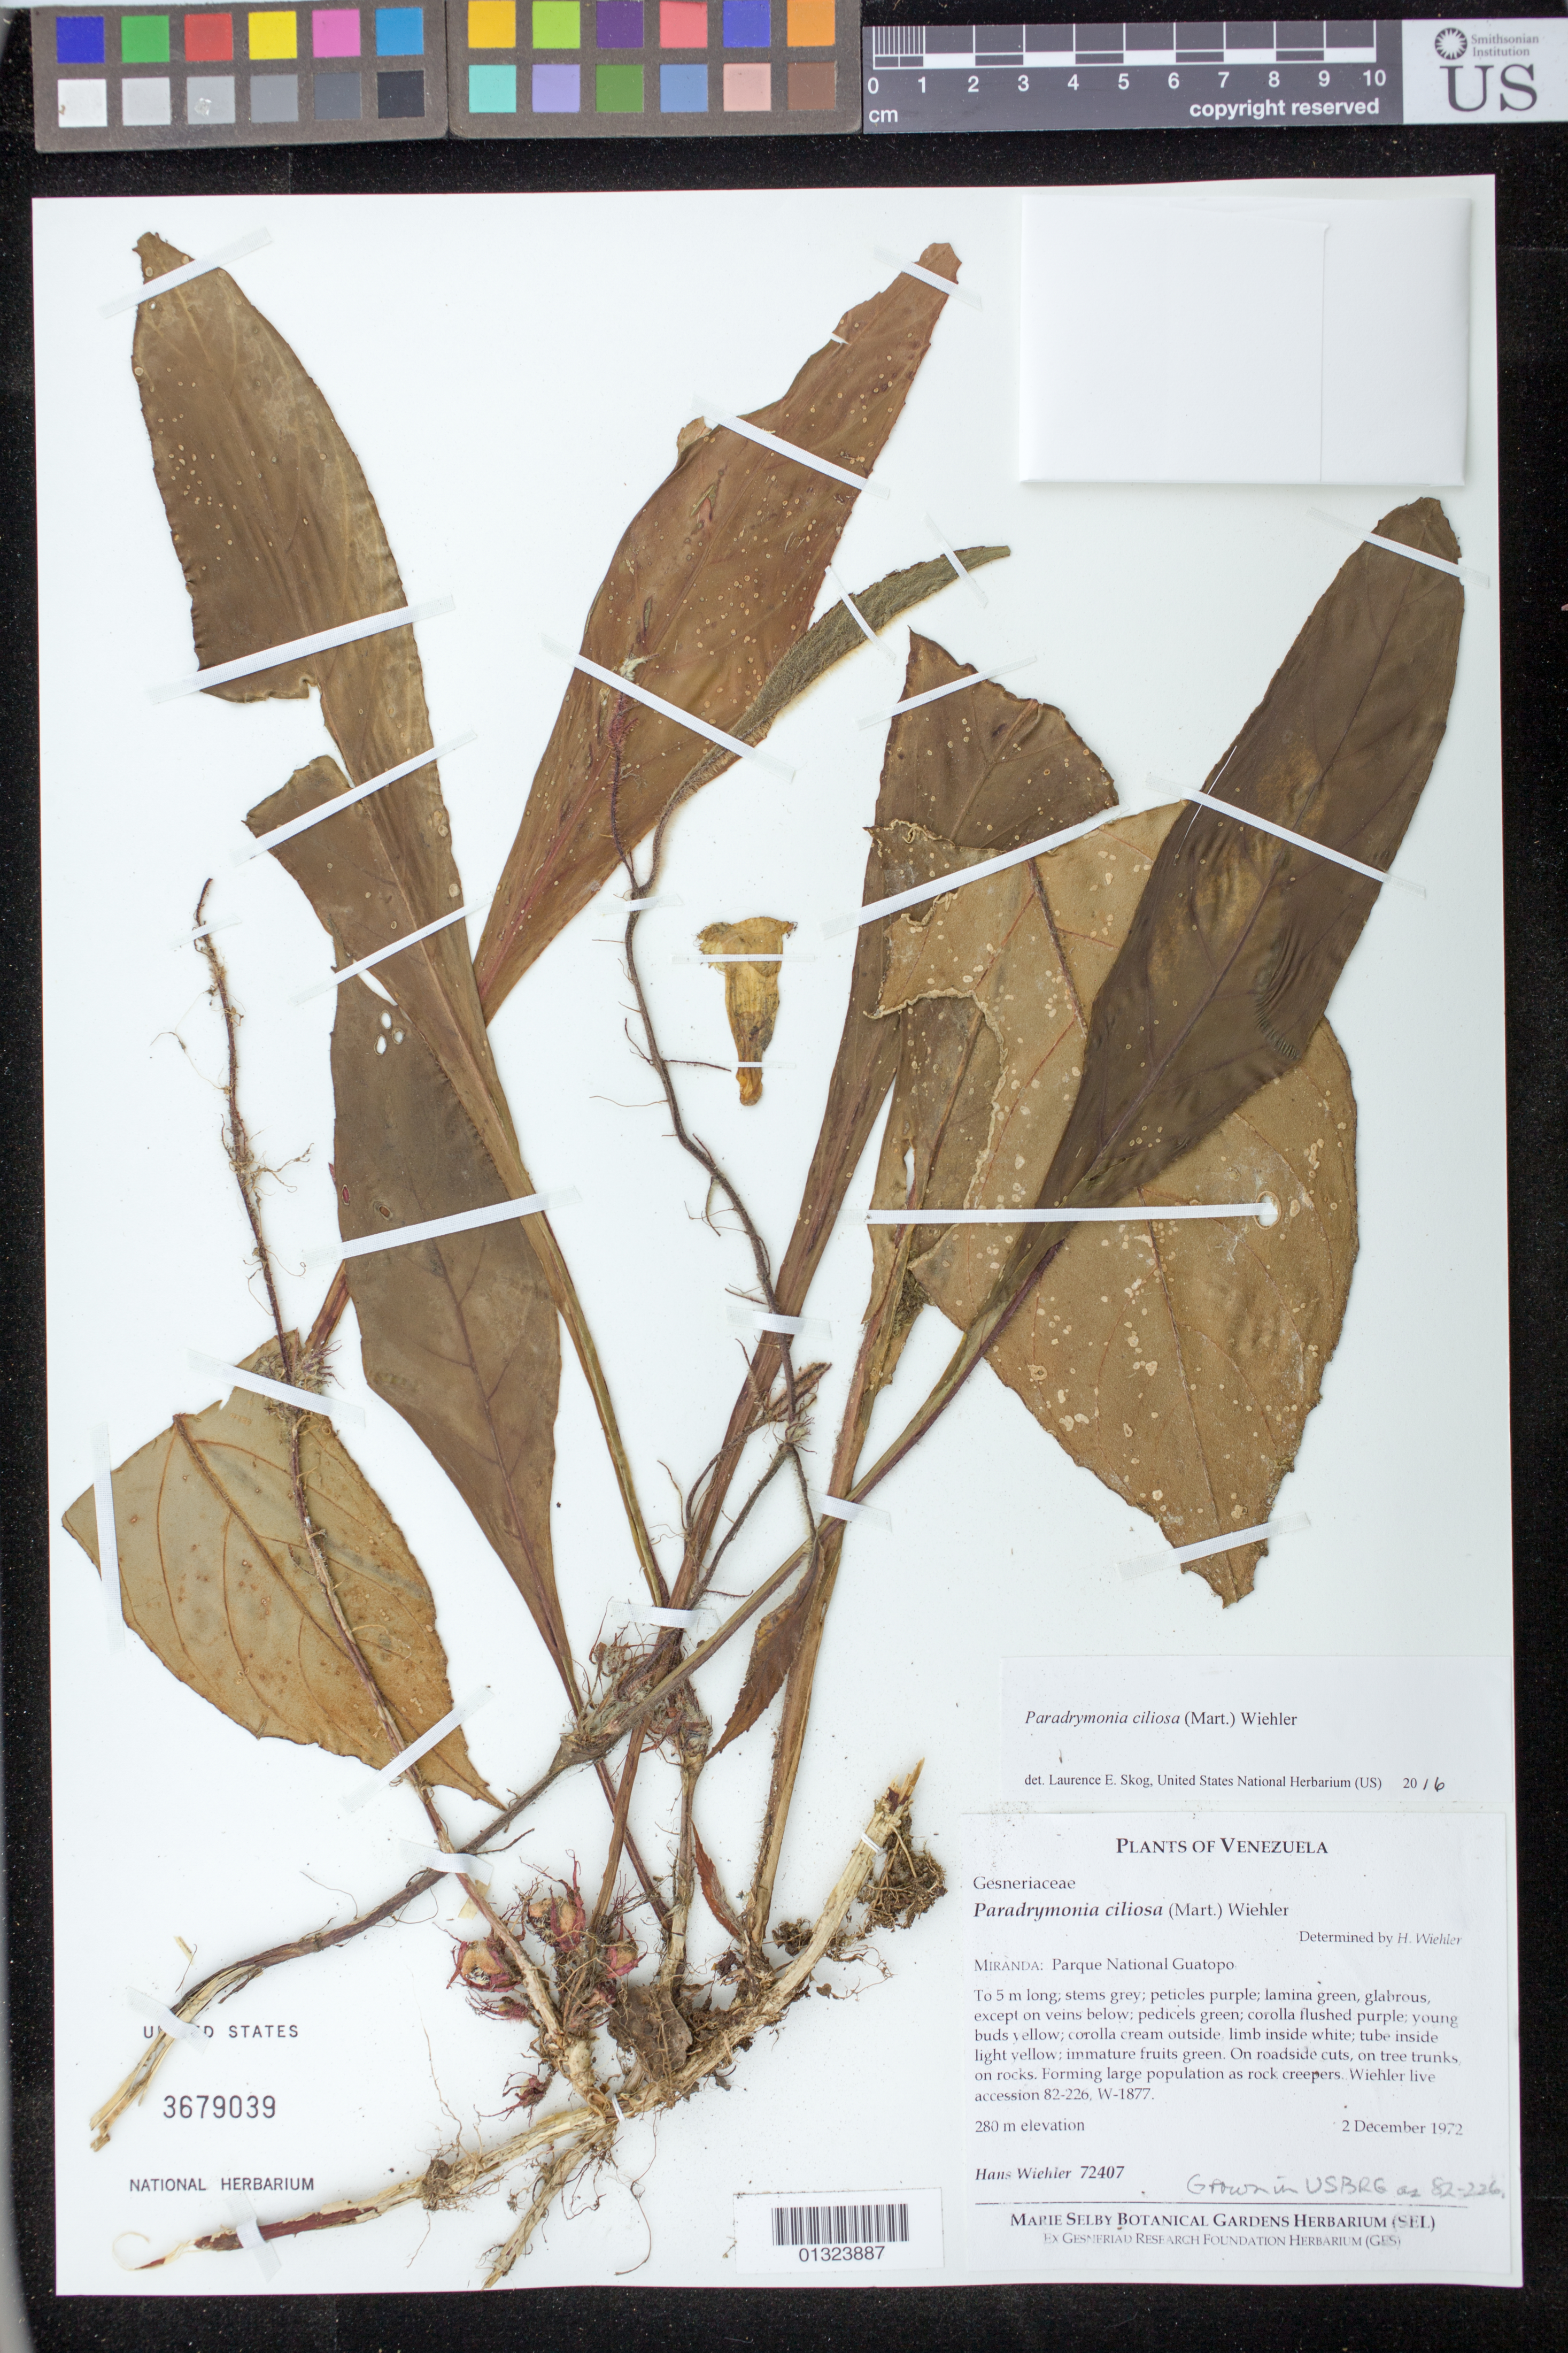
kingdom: Plantae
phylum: Tracheophyta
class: Magnoliopsida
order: Lamiales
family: Gesneriaceae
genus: Paradrymonia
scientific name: Paradrymonia ciliosa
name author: (Mart.) Wiehler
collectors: H. J. Wiehler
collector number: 72407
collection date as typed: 02 Dec 1972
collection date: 1972-12-02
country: Venezuela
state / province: Miranda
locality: Miranda: Parque National Guatopo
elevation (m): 280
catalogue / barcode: US 3679039